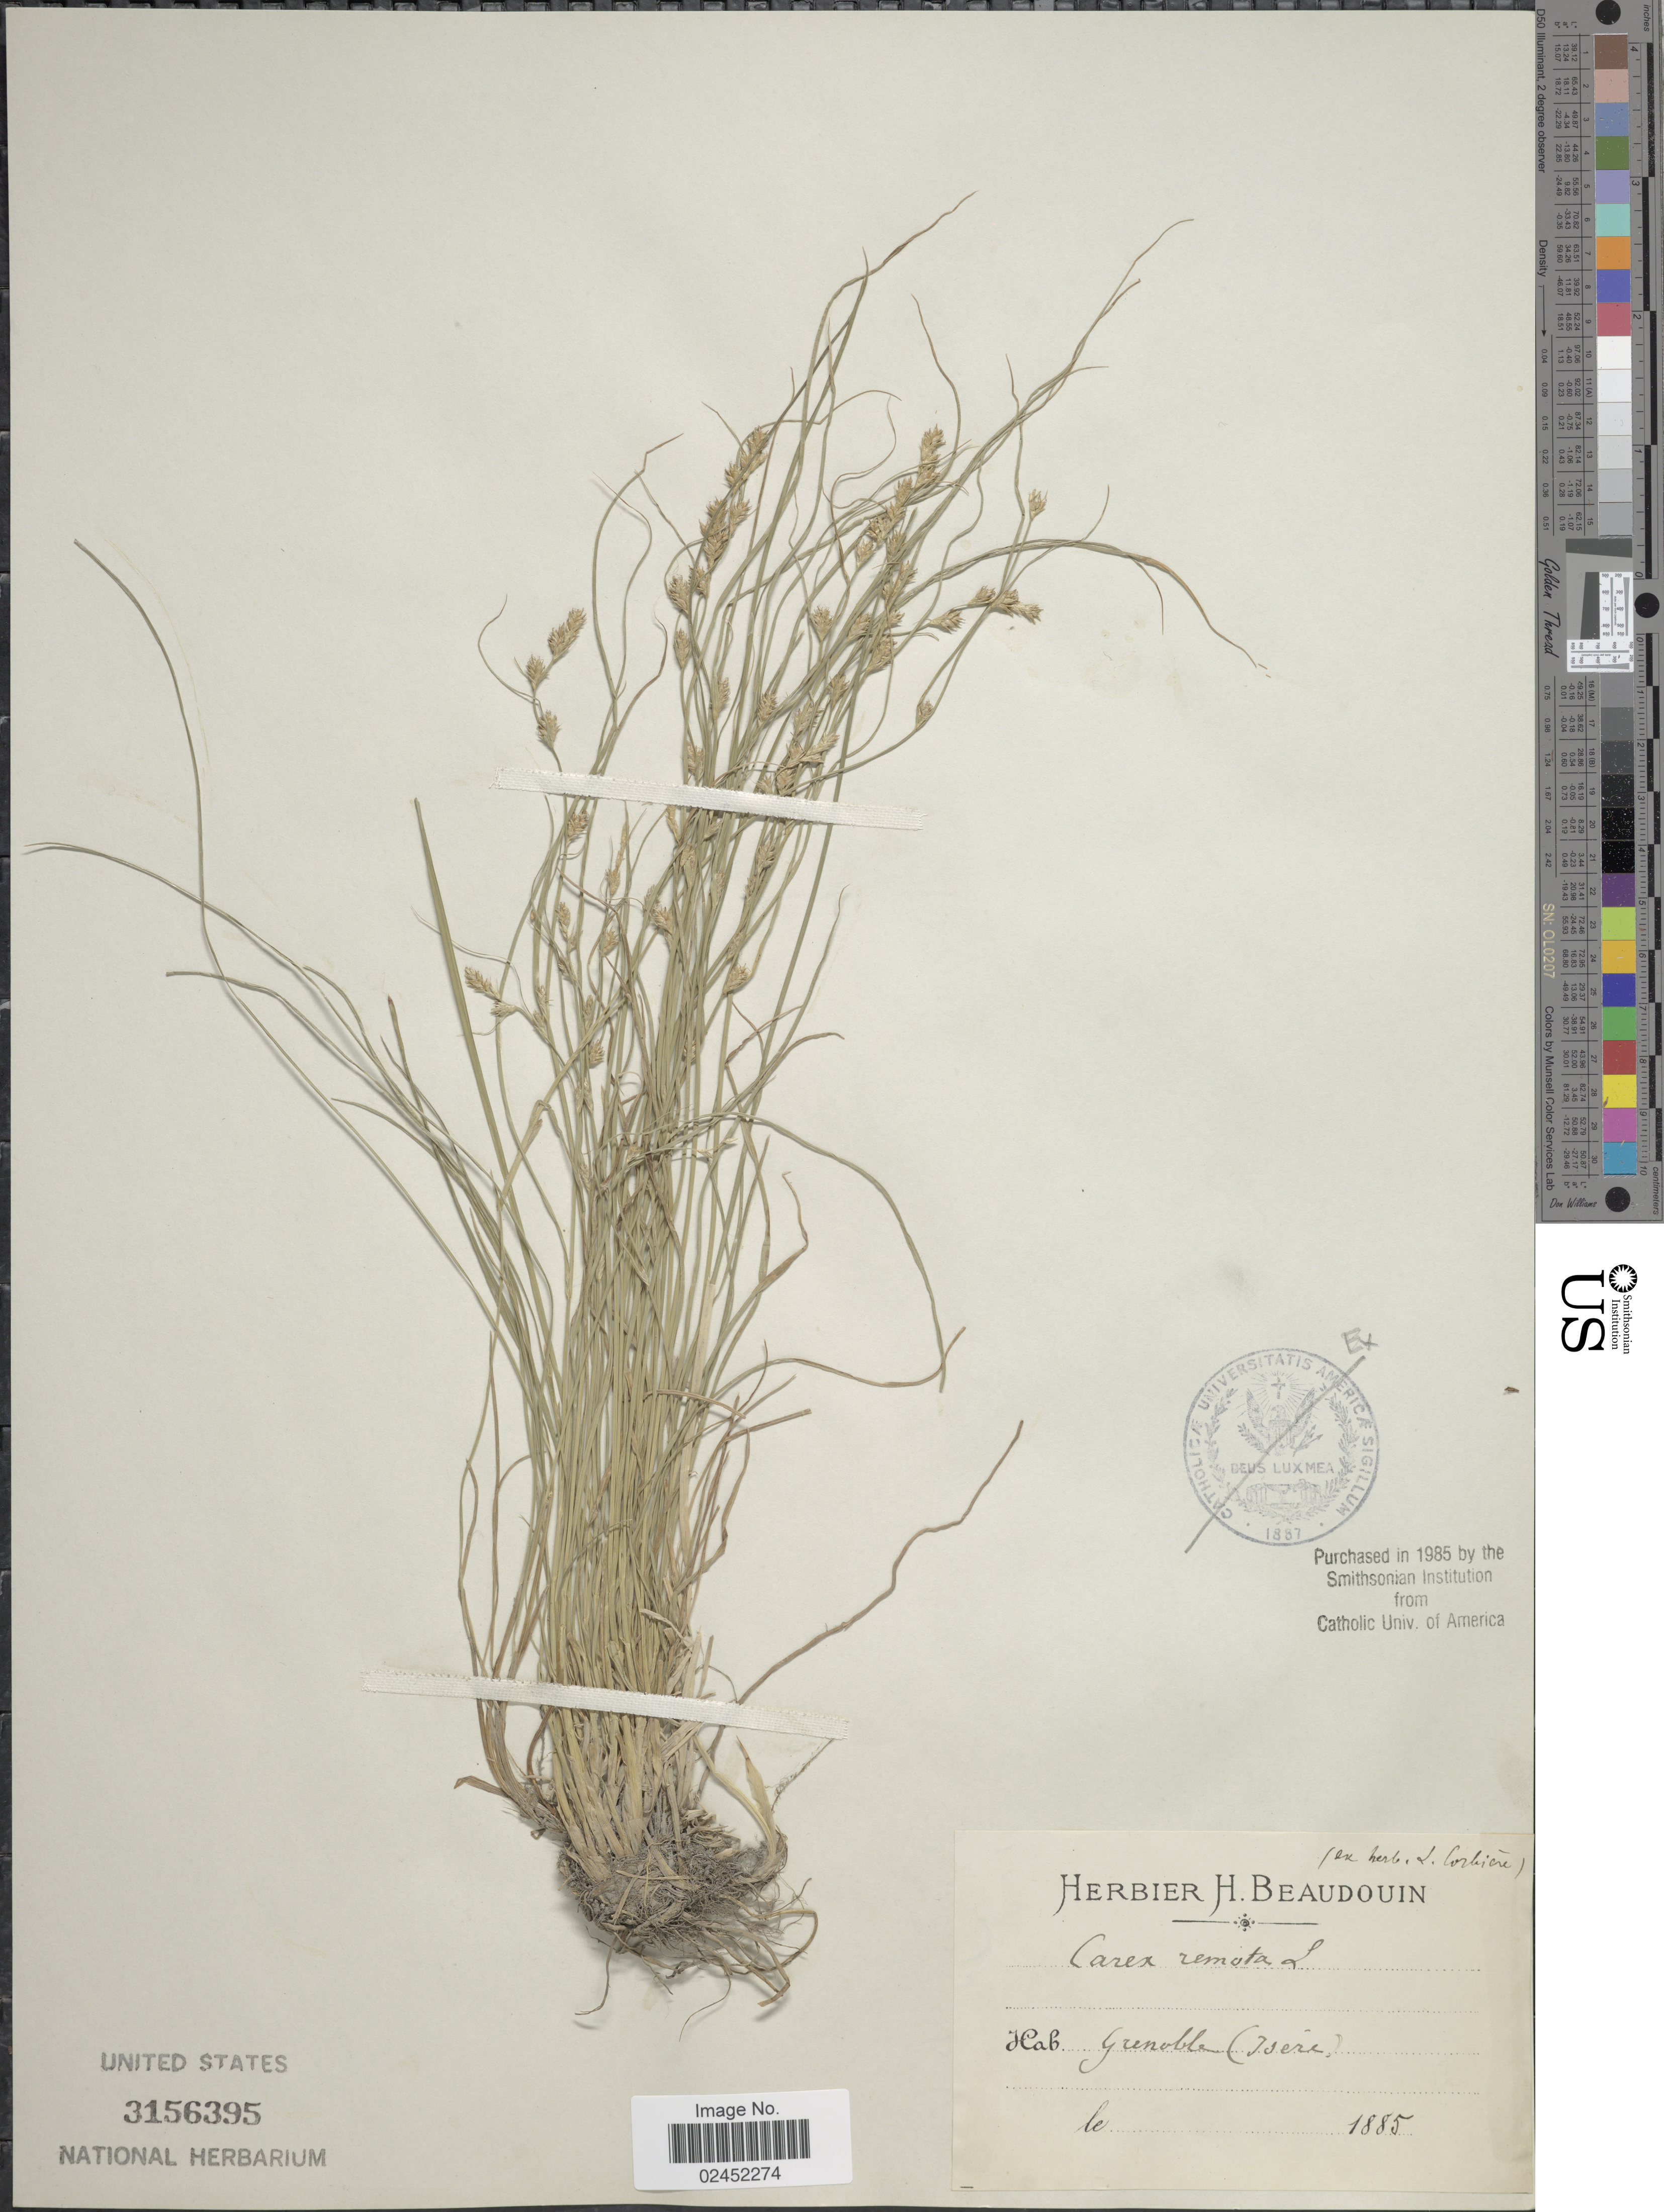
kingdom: Plantae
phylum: Tracheophyta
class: Liliopsida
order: Poales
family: Cyperaceae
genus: Carex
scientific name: Carex remota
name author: L.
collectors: ex herb. H. Beaudouin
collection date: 1885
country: France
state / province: Auvergne-Rhône-Alpes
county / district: Isère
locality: Grenoble (Isere)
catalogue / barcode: US 3156395